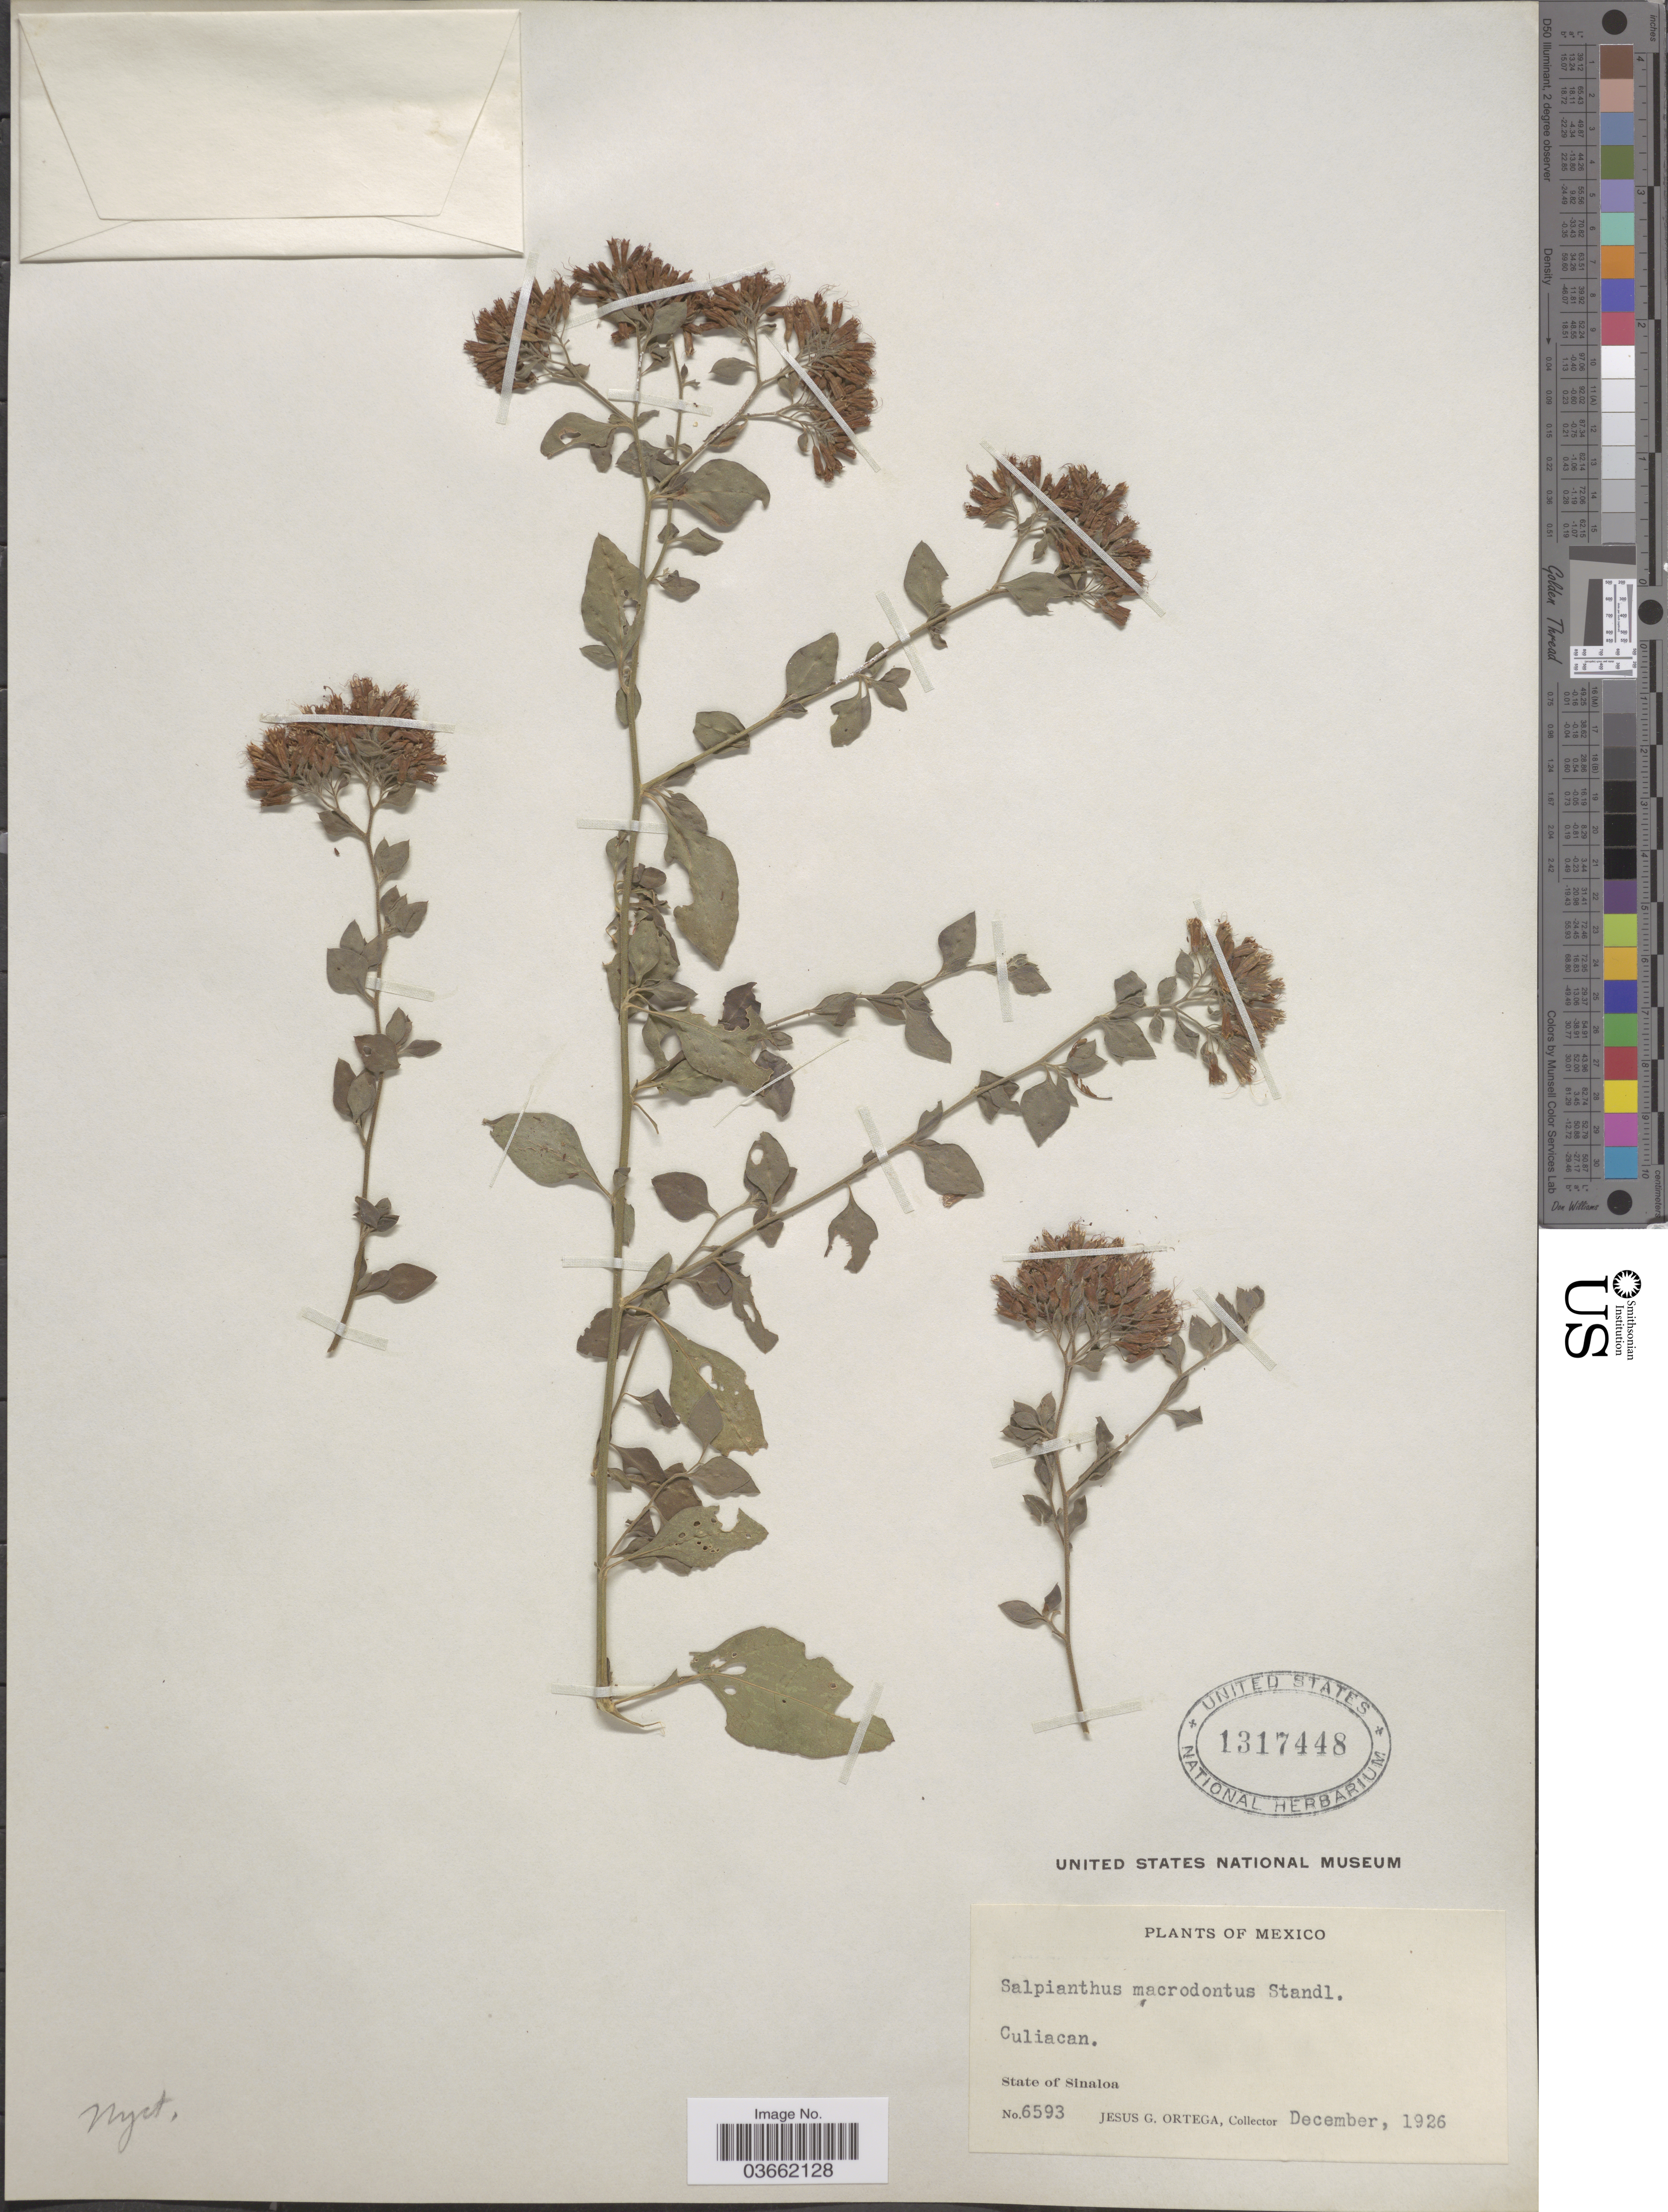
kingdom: Plantae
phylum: Tracheophyta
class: Magnoliopsida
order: Caryophyllales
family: Nyctaginaceae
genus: Salpianthus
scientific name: Salpianthus macrodontus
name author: Standl.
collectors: J. Ortega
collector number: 6593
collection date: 1926-12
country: Mexico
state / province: Sinaloa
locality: Culiacan.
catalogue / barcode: US 1317448